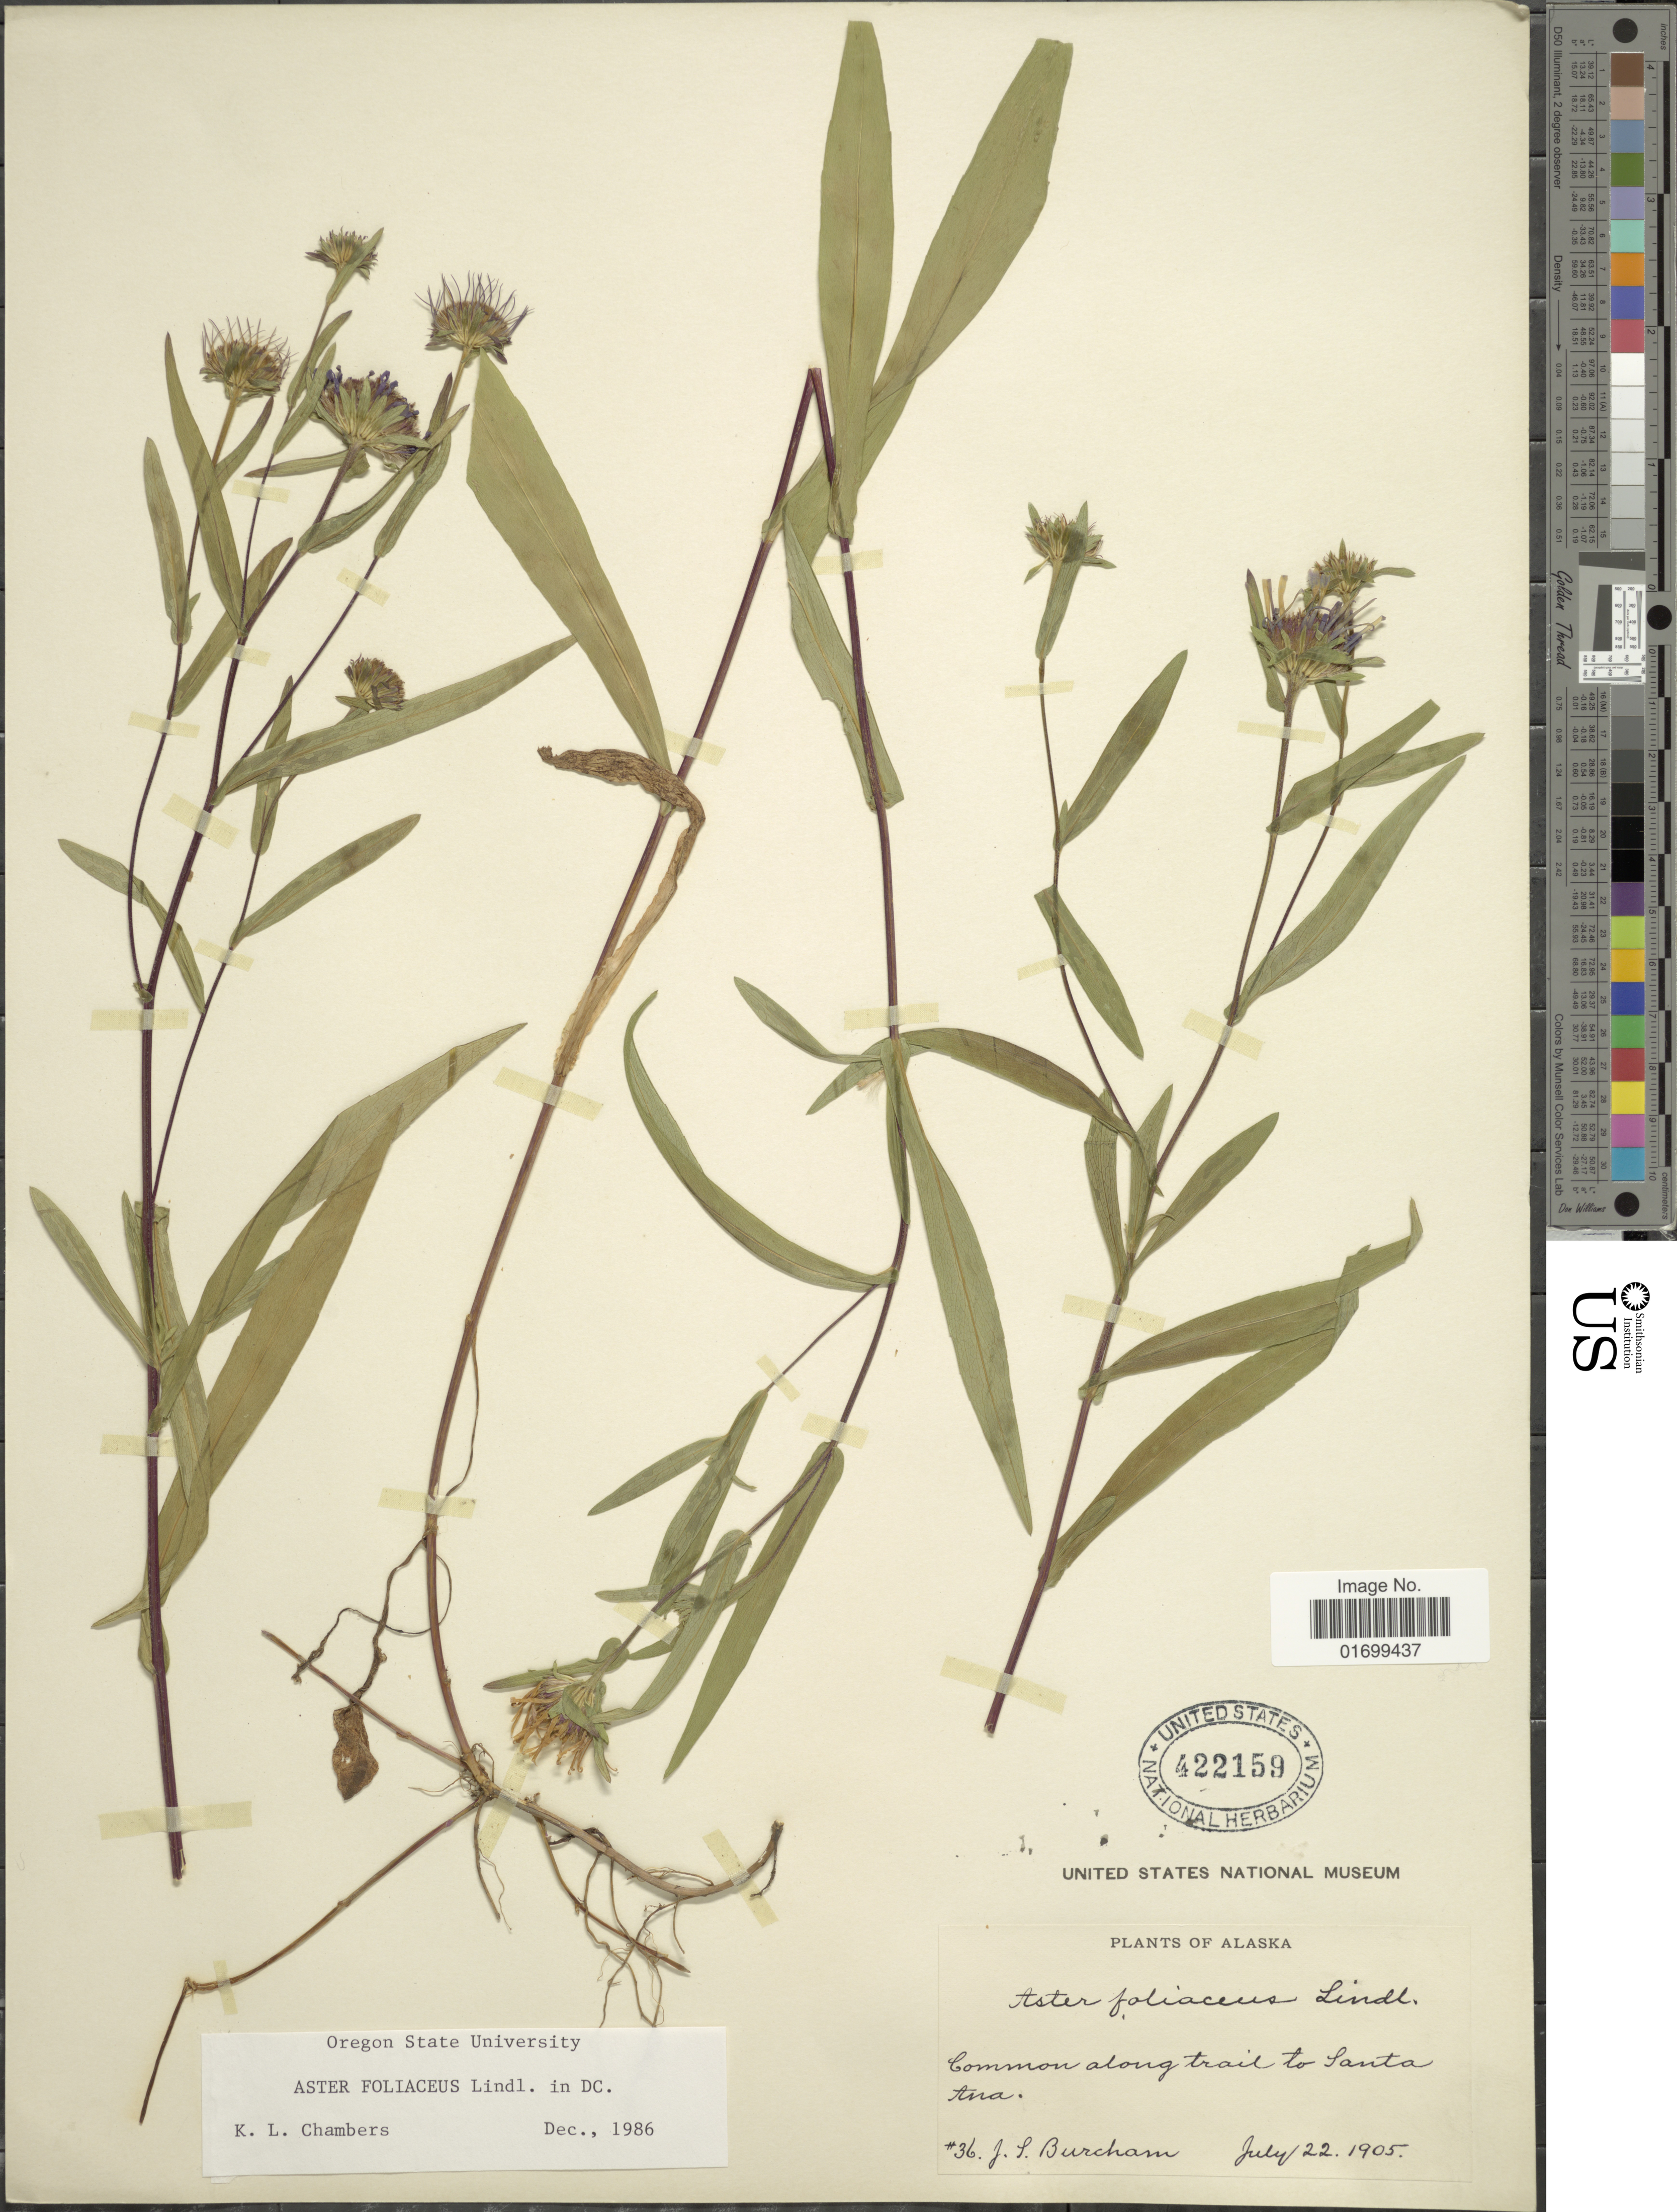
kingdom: Plantae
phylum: Tracheophyta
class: Magnoliopsida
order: Asterales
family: Asteraceae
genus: Symphyotrichum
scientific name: Symphyotrichum foliaceum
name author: (Lindl. ex DC.) G.L. Nesom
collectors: J. Burcham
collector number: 36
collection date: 1905-07-22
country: United States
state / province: Alaska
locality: Common along trail to Santa Ana.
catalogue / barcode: US 422159